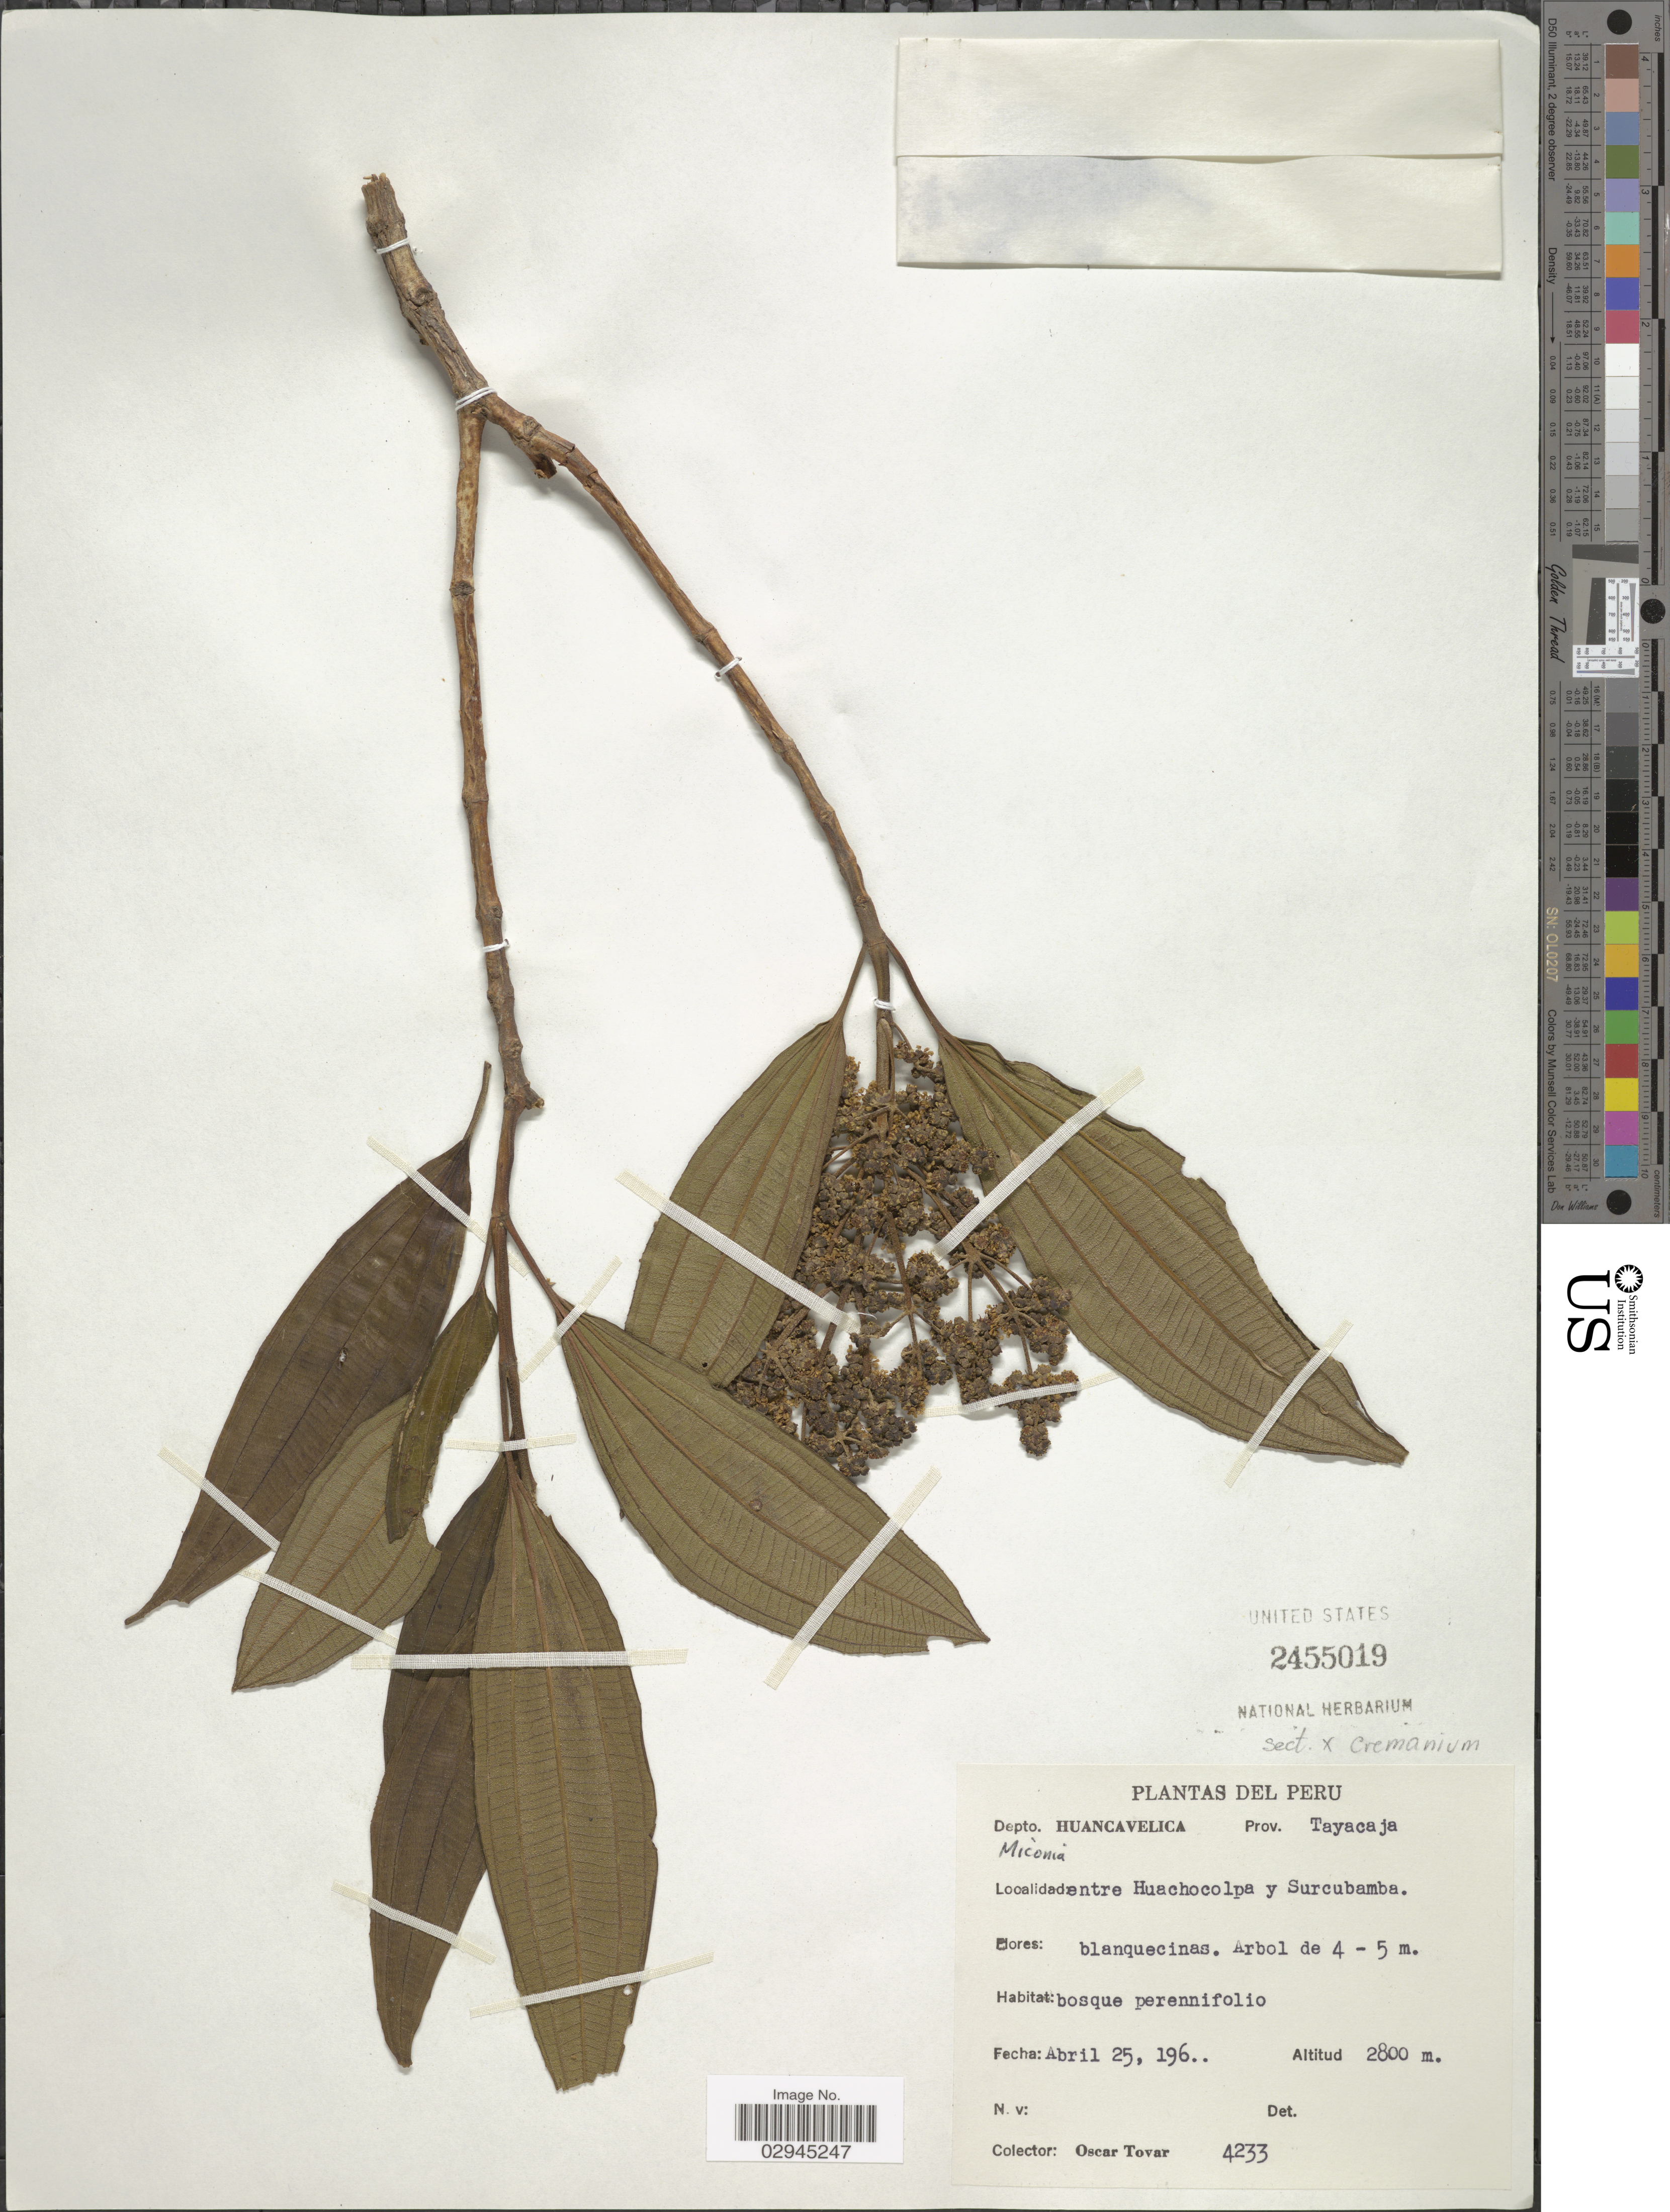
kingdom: Plantae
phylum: Tracheophyta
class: Magnoliopsida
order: Myrtales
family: Melastomataceae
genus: Miconia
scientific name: Miconia sp.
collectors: Ó. Tovar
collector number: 4233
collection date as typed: Abril 25, 196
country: Peru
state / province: Huancavelica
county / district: Tayacaja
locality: Depto. Huancavelica Prov. Tayacaja, entre Huachocolpa y Surcubamba.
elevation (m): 2800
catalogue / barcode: US 2455019